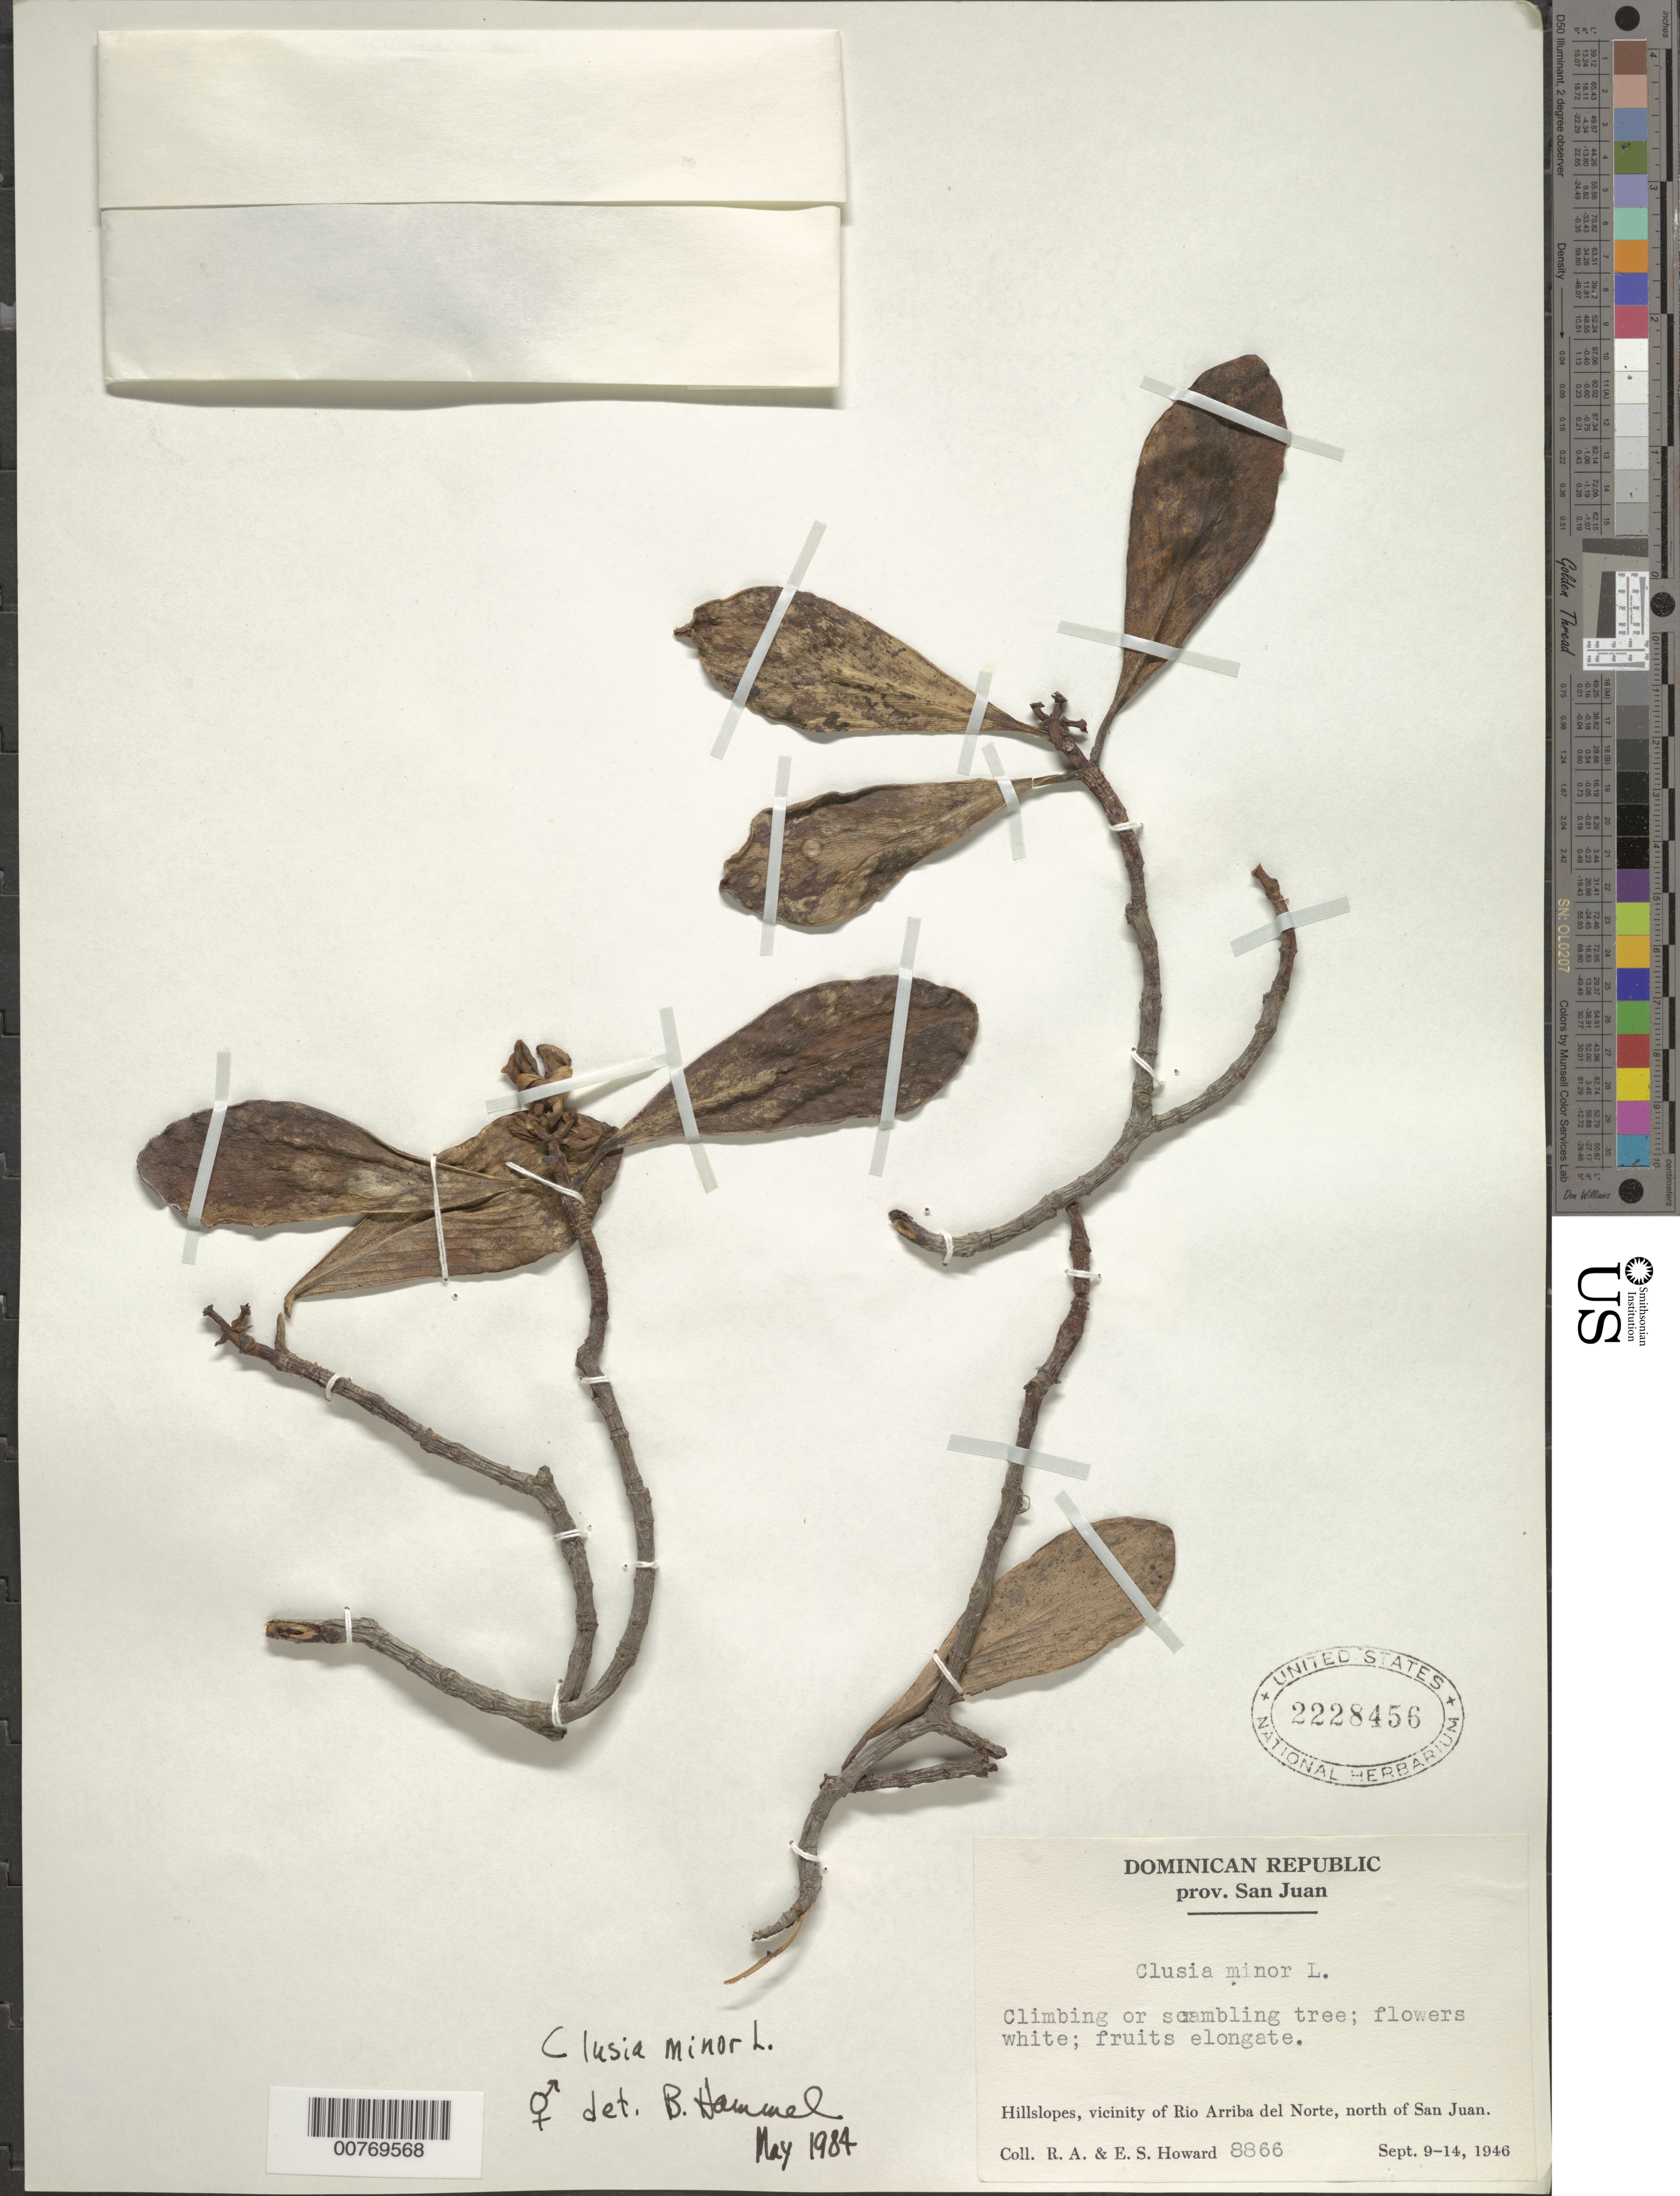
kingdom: Plantae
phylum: Tracheophyta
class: Magnoliopsida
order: Malpighiales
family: Clusiaceae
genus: Clusia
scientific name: Clusia minor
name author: L.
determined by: Hammel, Barry E., (MO), Missouri Botanical Garden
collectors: R. A. Howard & E. S. Howard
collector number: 8866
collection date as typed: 09 Sep 1946 to 14 Sep 1946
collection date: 1946-09-09/1946-09-14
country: Dominican Republic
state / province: San Juan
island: Hispaniola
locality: Vicinity of Río Arriba del Norte, north of San Juan.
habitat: Hillslopes.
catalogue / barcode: US 2228456